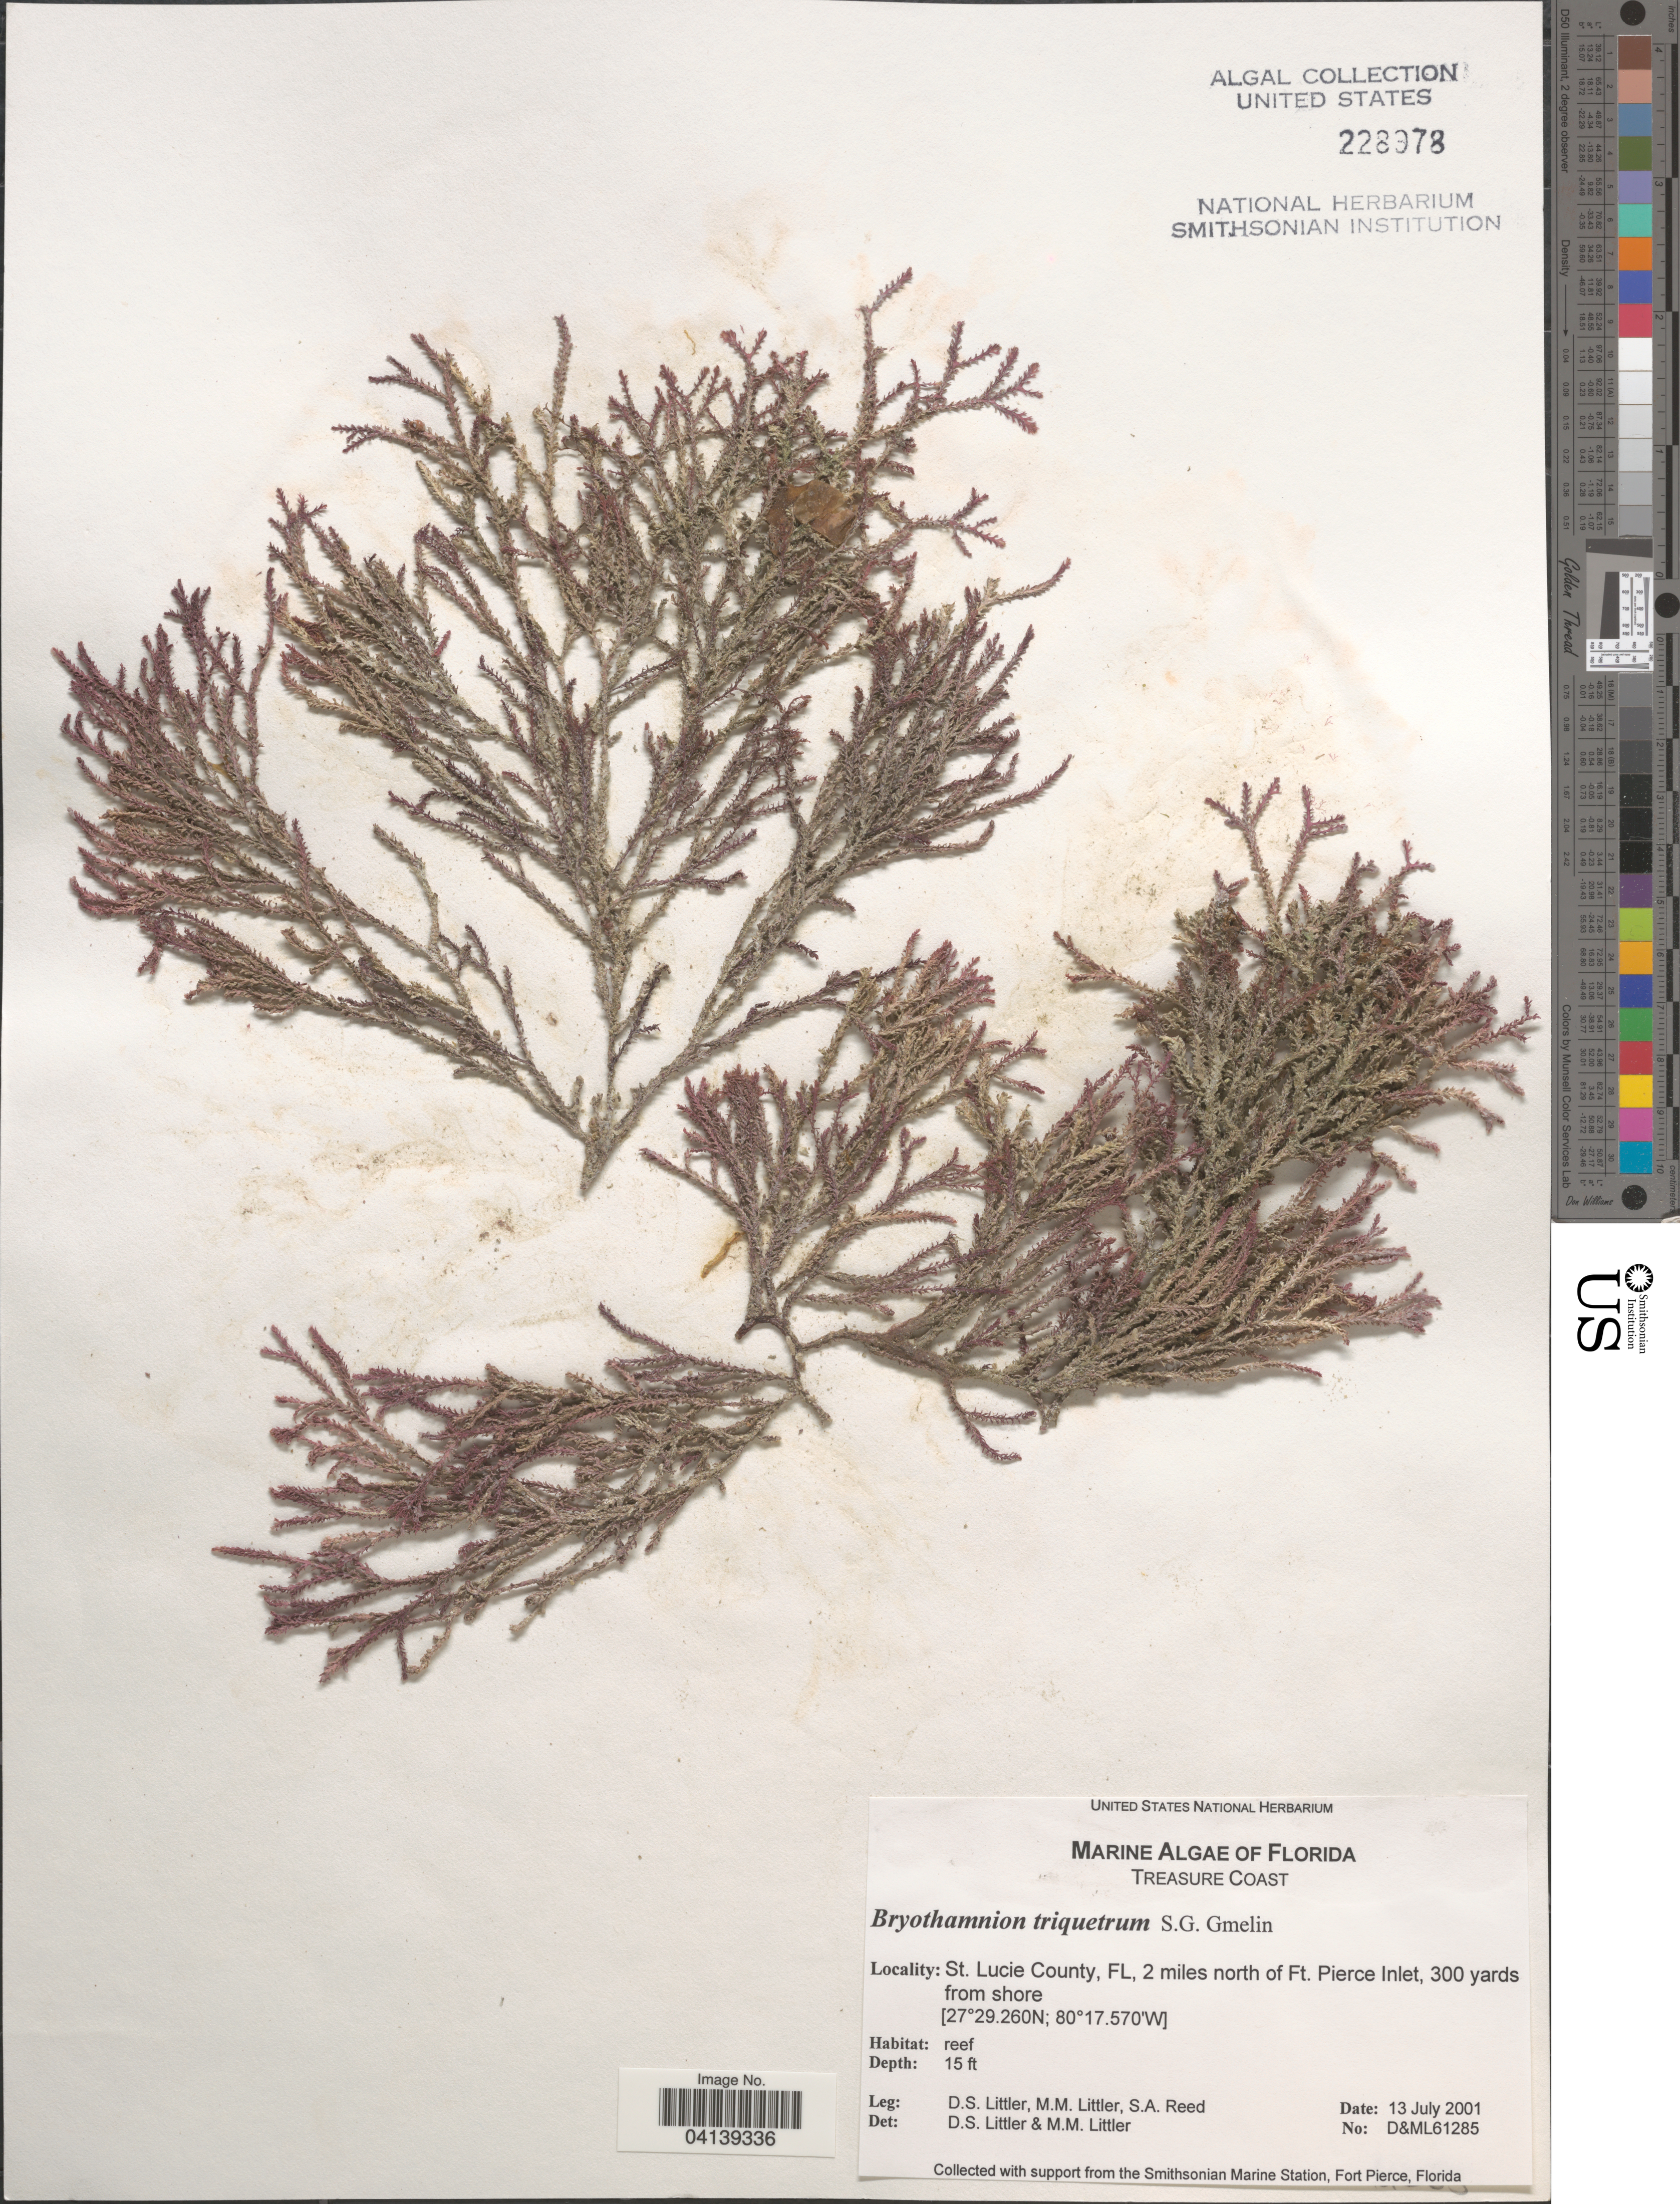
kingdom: Plantae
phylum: Rhodophyta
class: Florideophyceae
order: Ceramiales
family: Rhodomelaceae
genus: Alsidium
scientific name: Alsidium sp.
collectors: D. S. Littler & S. Reed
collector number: D&ML61285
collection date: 2001-07-13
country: United States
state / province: Florida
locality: Treasure Coast. St. Lucie County, 2 miles north of Ft. Pierce Inlet, 300 yards from shore.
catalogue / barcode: US 228978